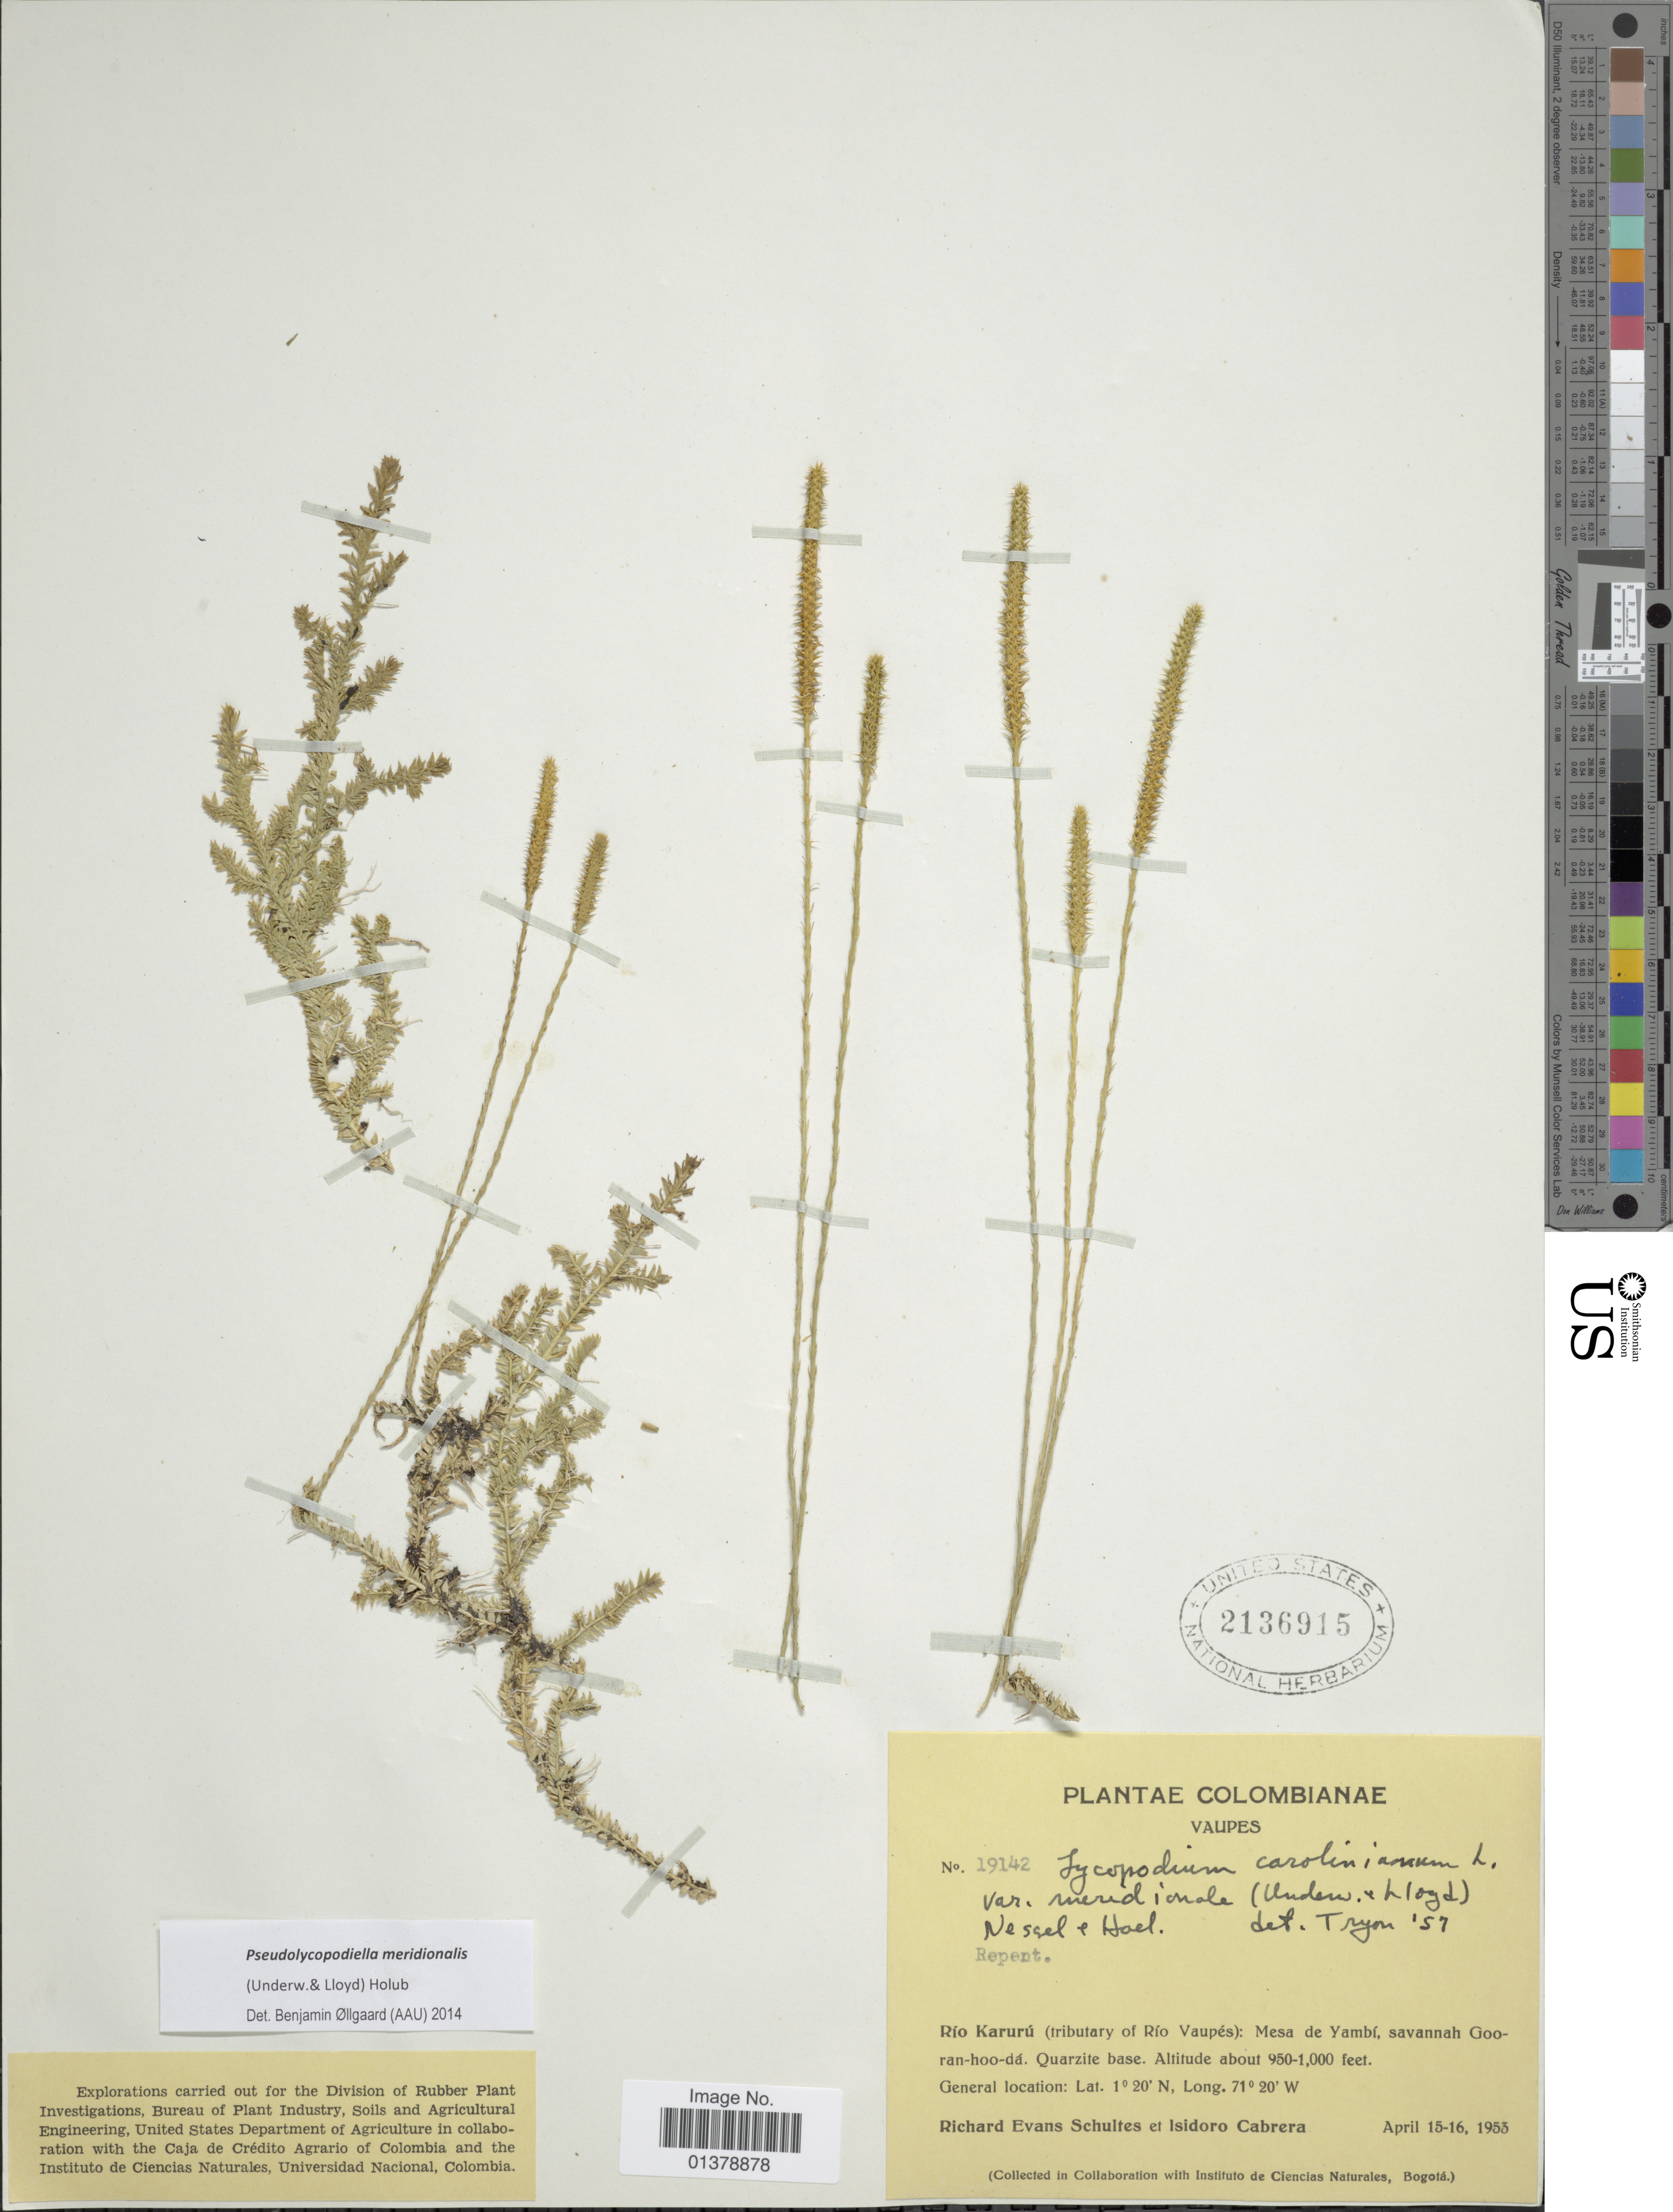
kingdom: Plantae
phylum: Tracheophyta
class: Lycopodiopsida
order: Lycopodiales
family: Lycopodiaceae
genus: Pseudolycopodiella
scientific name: Pseudolycopodiella caroliniana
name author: (L.) Holub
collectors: R. E. Schultes & I. Cabrera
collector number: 19142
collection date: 1953-04-15/1953-04-16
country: Colombia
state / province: Vaupés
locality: Rio Karuru(tributary of Rio Vaupes): Mesa de Yambi, savannah Gooran-hoo-dá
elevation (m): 290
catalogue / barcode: US 2136915